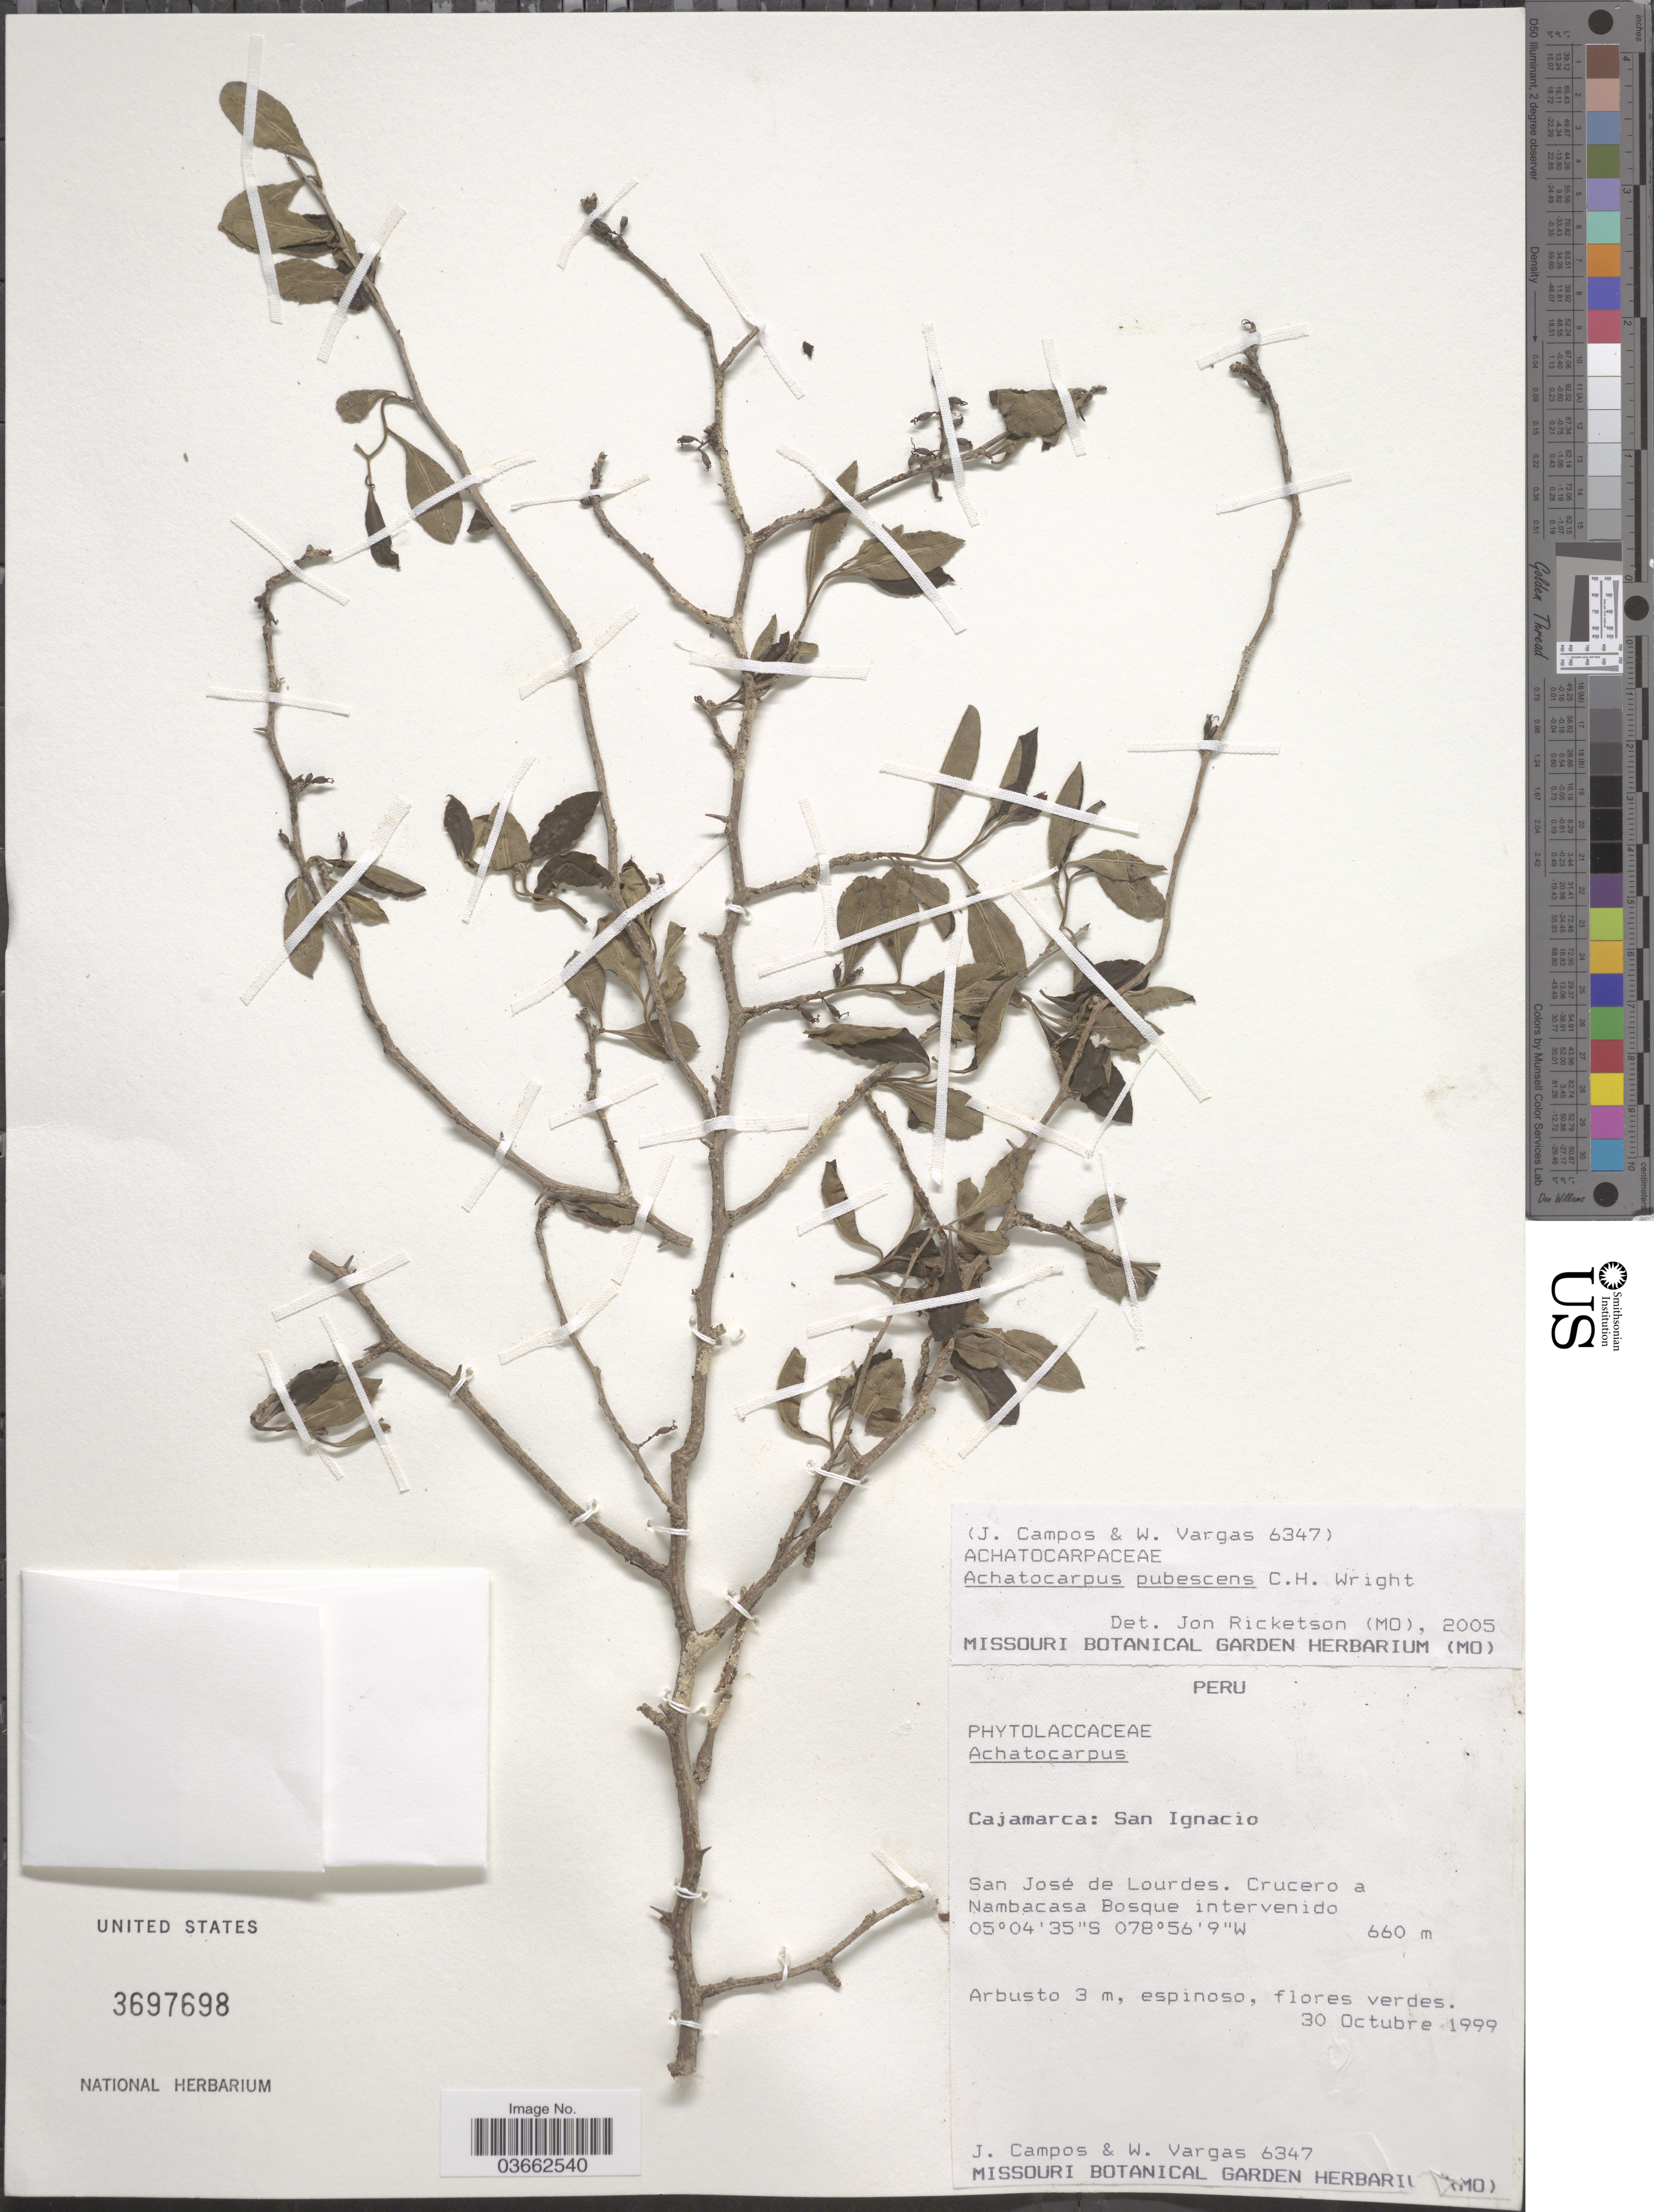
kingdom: Plantae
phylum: Tracheophyta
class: Magnoliopsida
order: Caryophyllales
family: Achatocarpaceae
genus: Achatocarpus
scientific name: Achatocarpus pubescens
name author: C.H. Wright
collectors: J. Campos & W. Vargas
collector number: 6347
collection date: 1999-10-30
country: Peru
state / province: Cajamarca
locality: San Ignacio. San José de Lourdes. Crucero a Nambacasa Bosque intervenido.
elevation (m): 660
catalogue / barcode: US 3697698